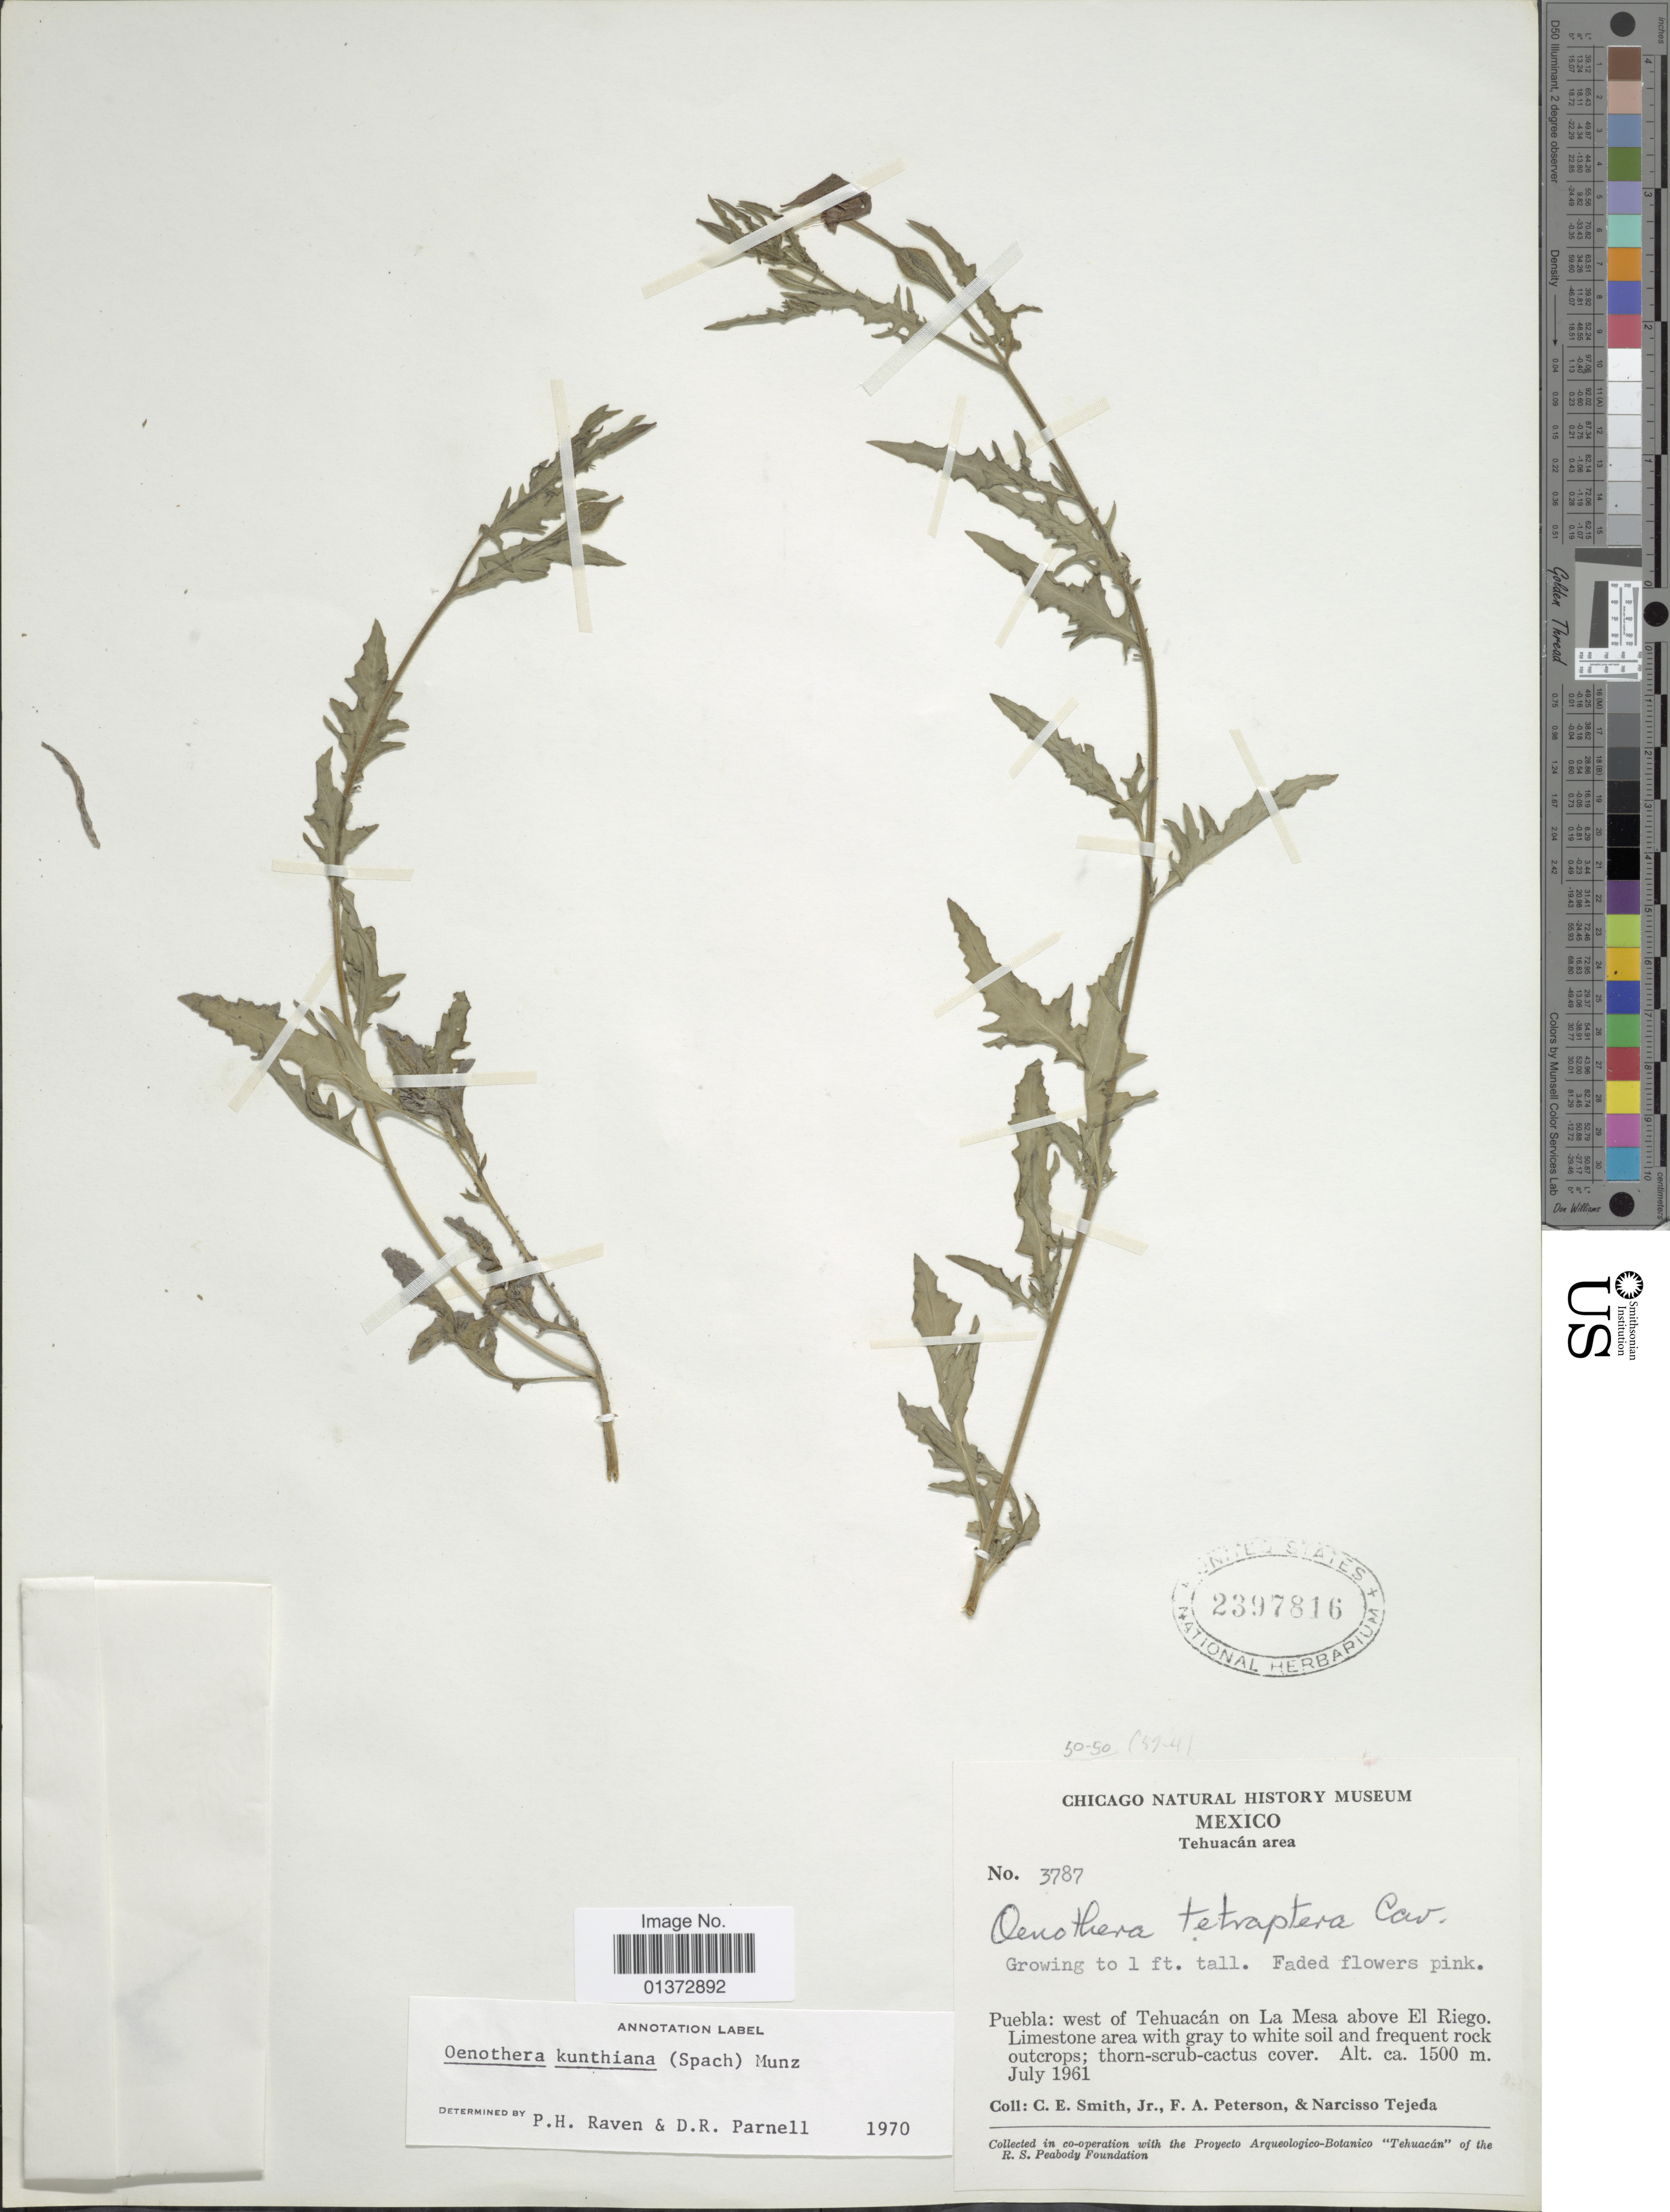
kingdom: Plantae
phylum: Tracheophyta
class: Magnoliopsida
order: Myrtales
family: Onagraceae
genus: Oenothera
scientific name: Oenothera kunthiana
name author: (Spach) Munz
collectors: C. E. Smith Jr., F. A. Peterson & N. Tejeda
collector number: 3787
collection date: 1961-07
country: Mexico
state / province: Puebla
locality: Tehuacán area, west of Tehuacán on La Mesa above El Riego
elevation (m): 1500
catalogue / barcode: US 2397816